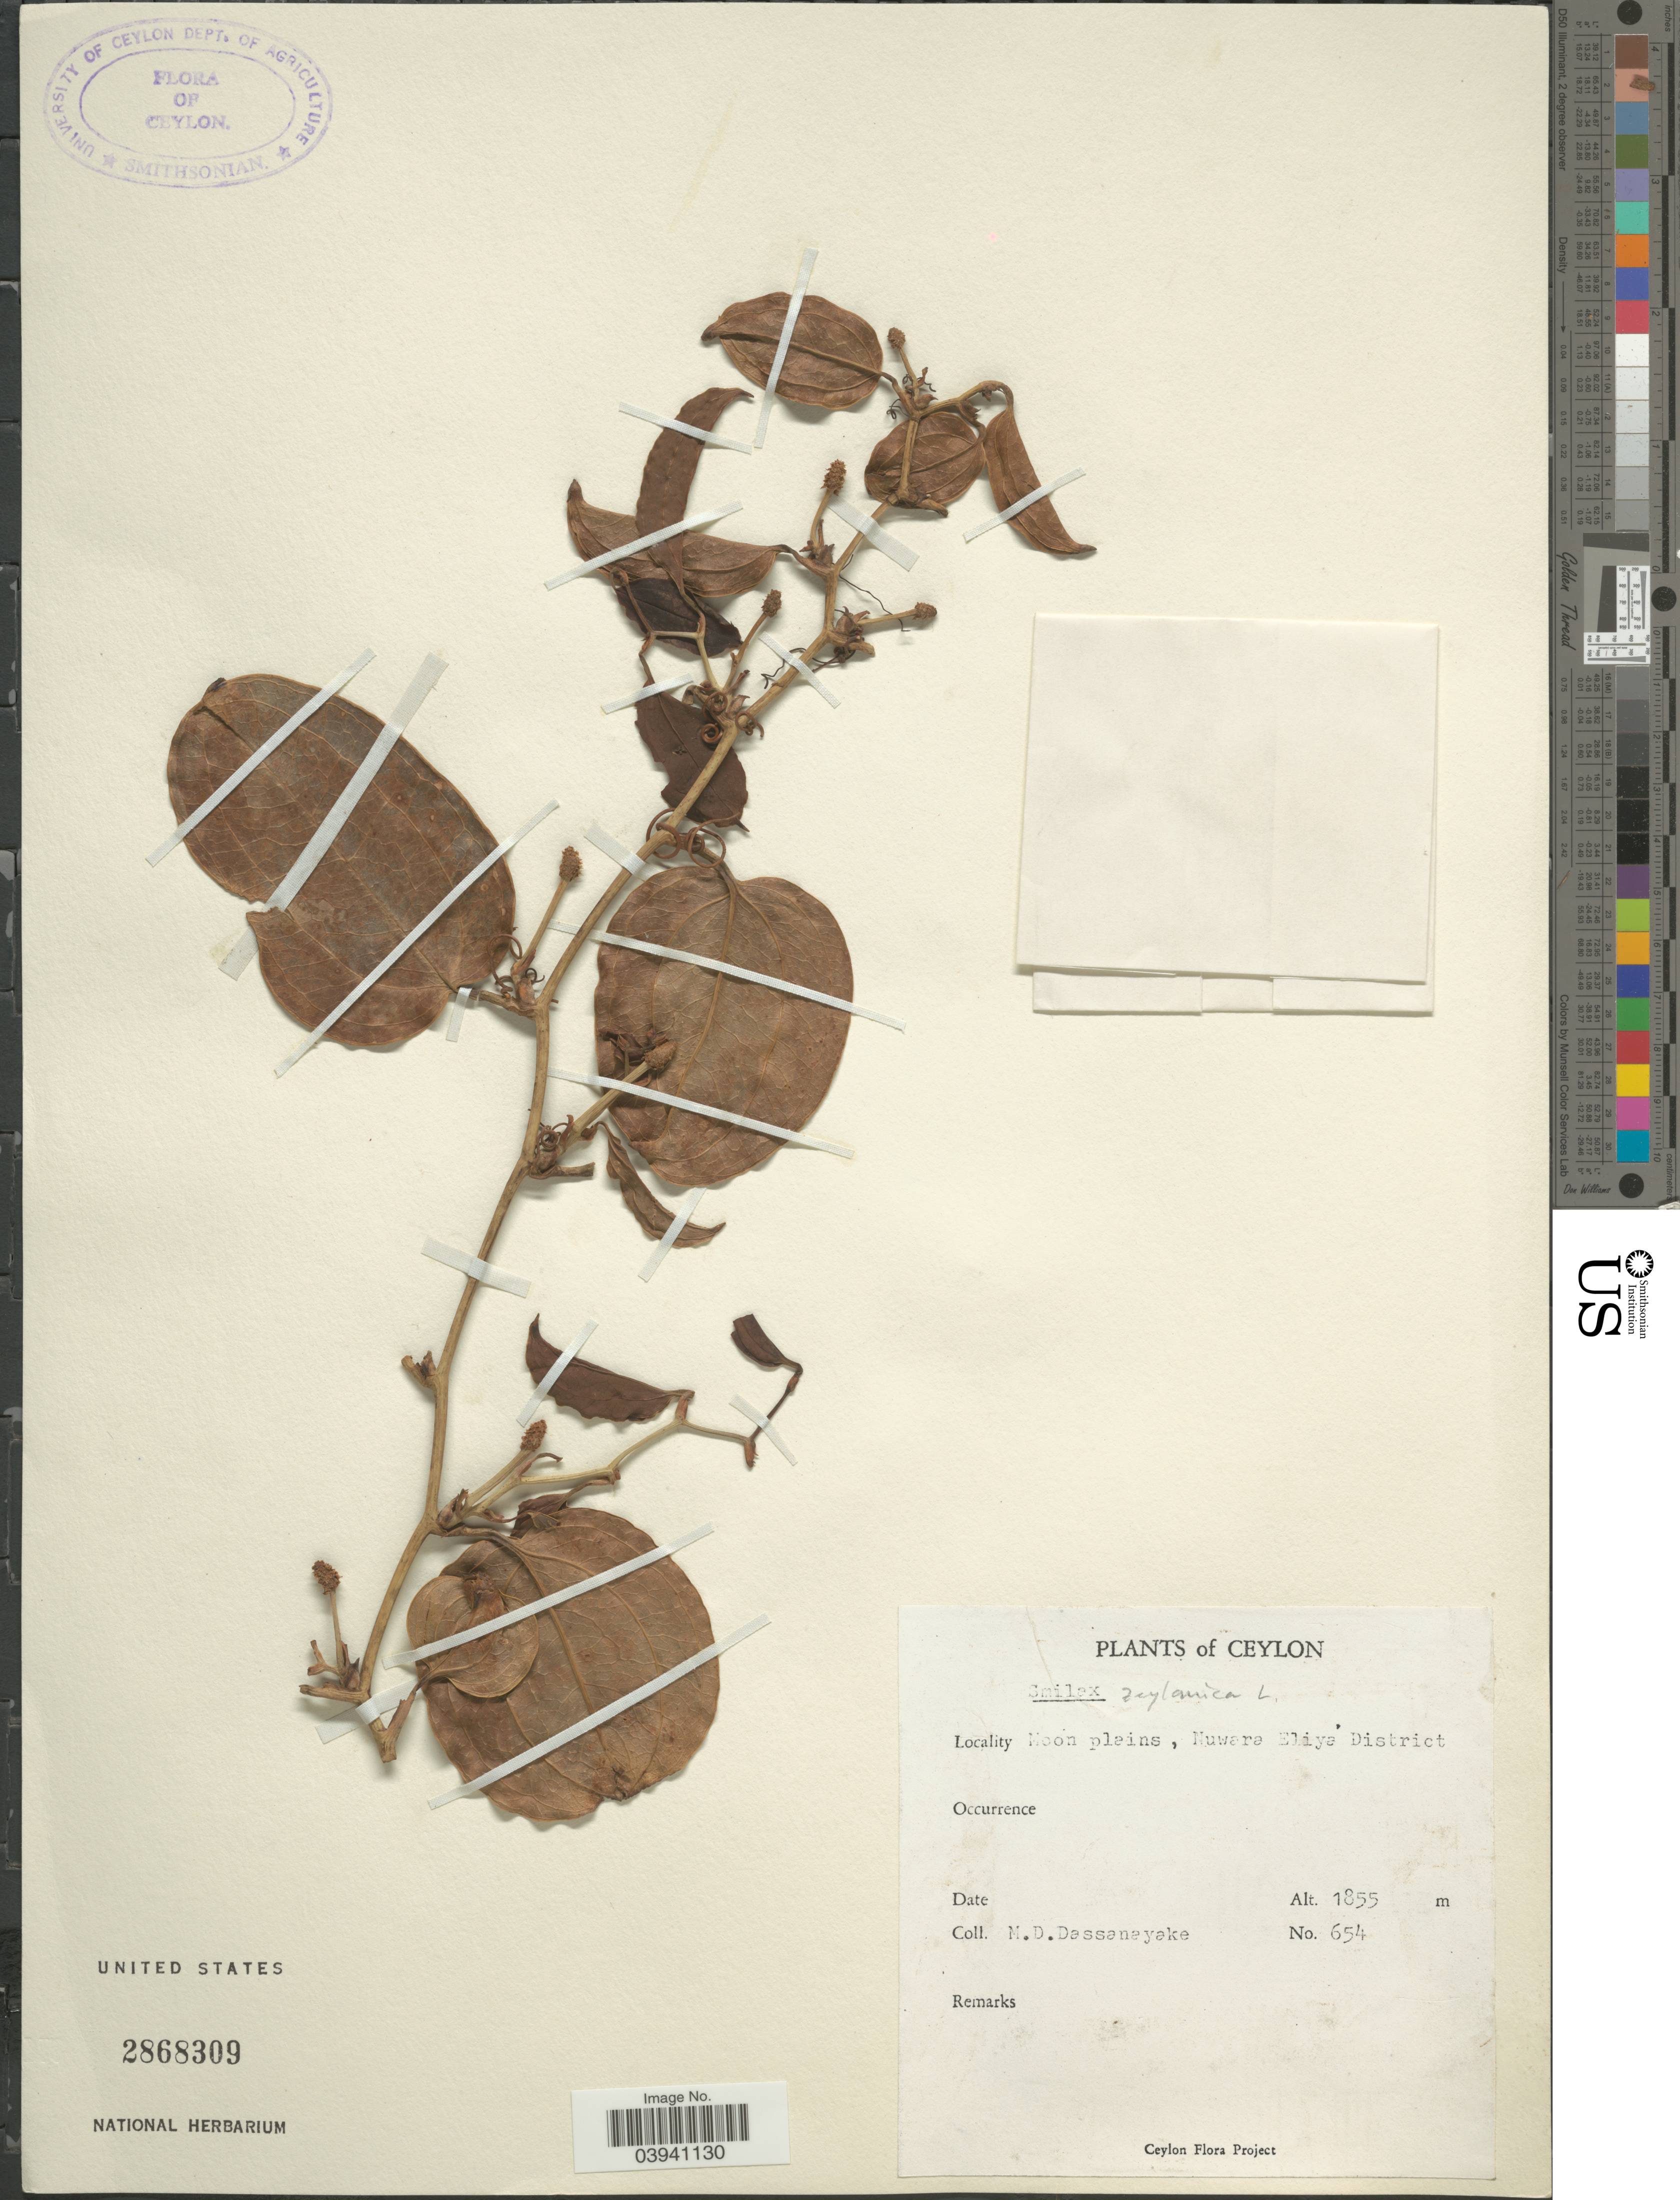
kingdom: Plantae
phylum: Tracheophyta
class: Liliopsida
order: Liliales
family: Smilacaceae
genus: Smilax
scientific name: Smilax zeylanica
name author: L.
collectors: M. D. Dassanayake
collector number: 654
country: Sri Lanka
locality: Ceylon. Moon plains, Nuwara Eliya District.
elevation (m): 1855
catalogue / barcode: US 2868309